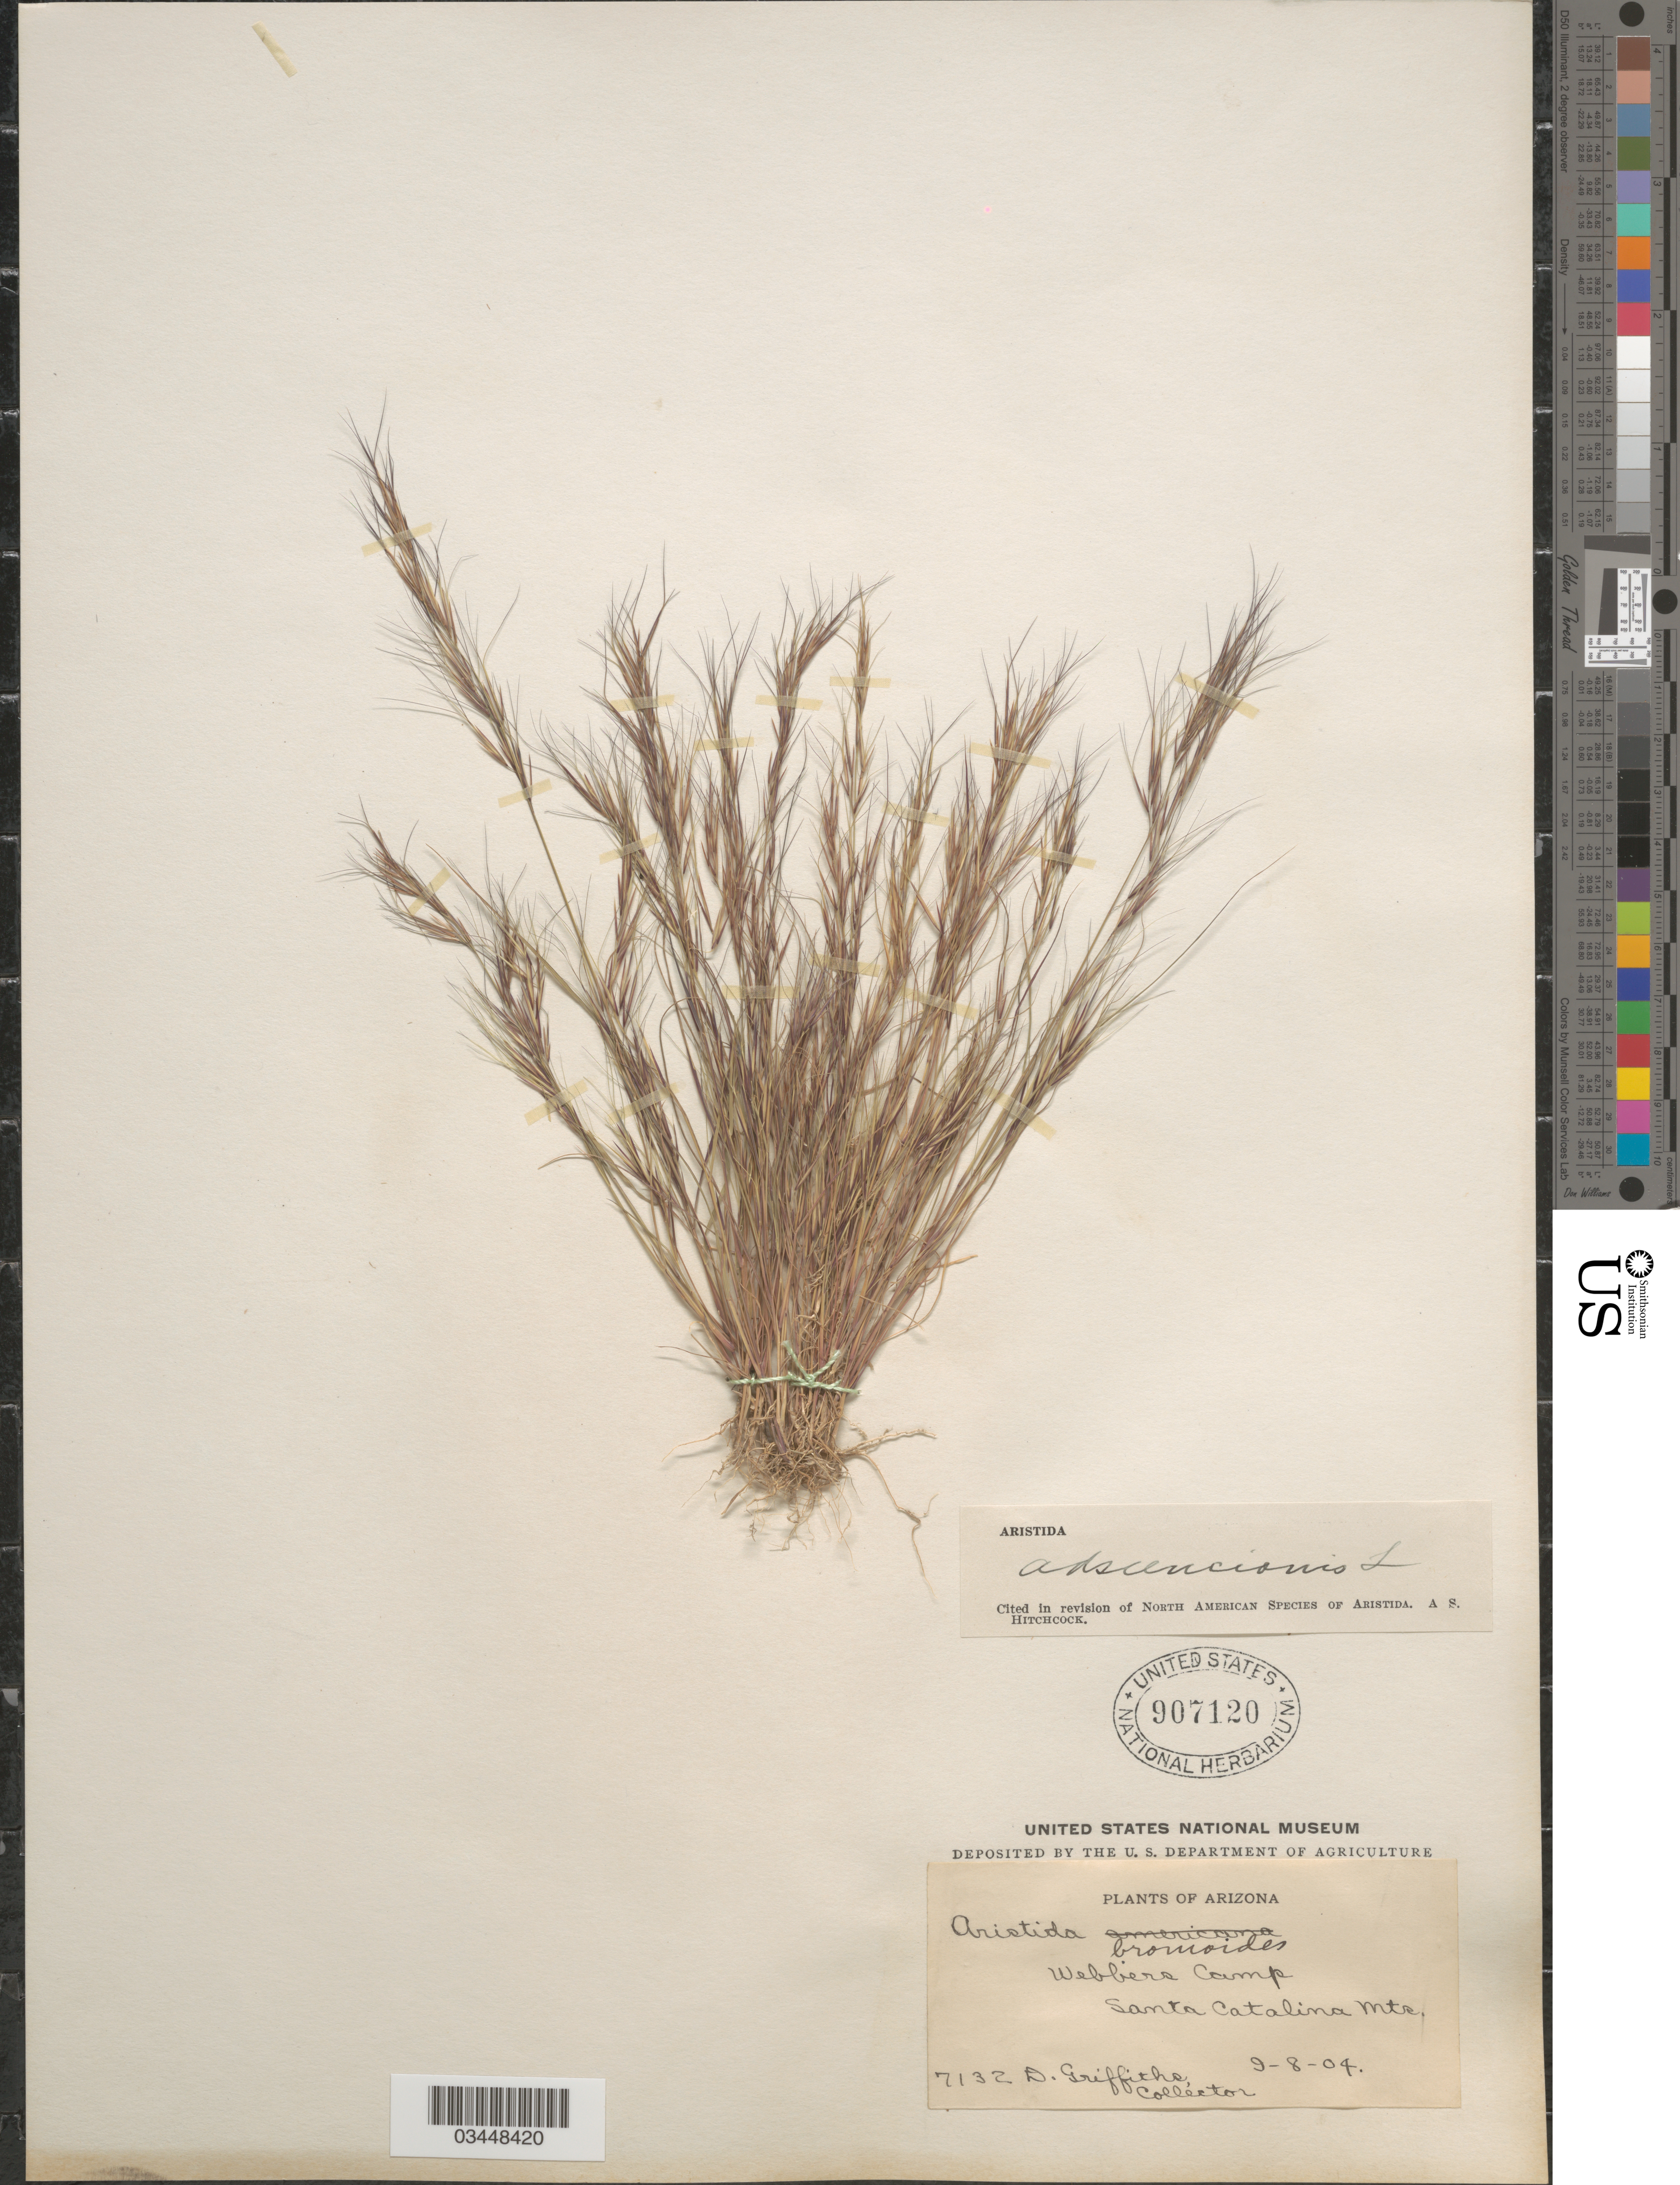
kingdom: Plantae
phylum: Tracheophyta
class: Liliopsida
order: Poales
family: Poaceae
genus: Aristida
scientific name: Aristida adscensionis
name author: L.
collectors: D. Griffiths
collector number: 7132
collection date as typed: Transcribed d/m/y: 8/9/4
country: United States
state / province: Arizona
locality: Webbers Camp. Santa Catalina Mts.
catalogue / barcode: US 907120